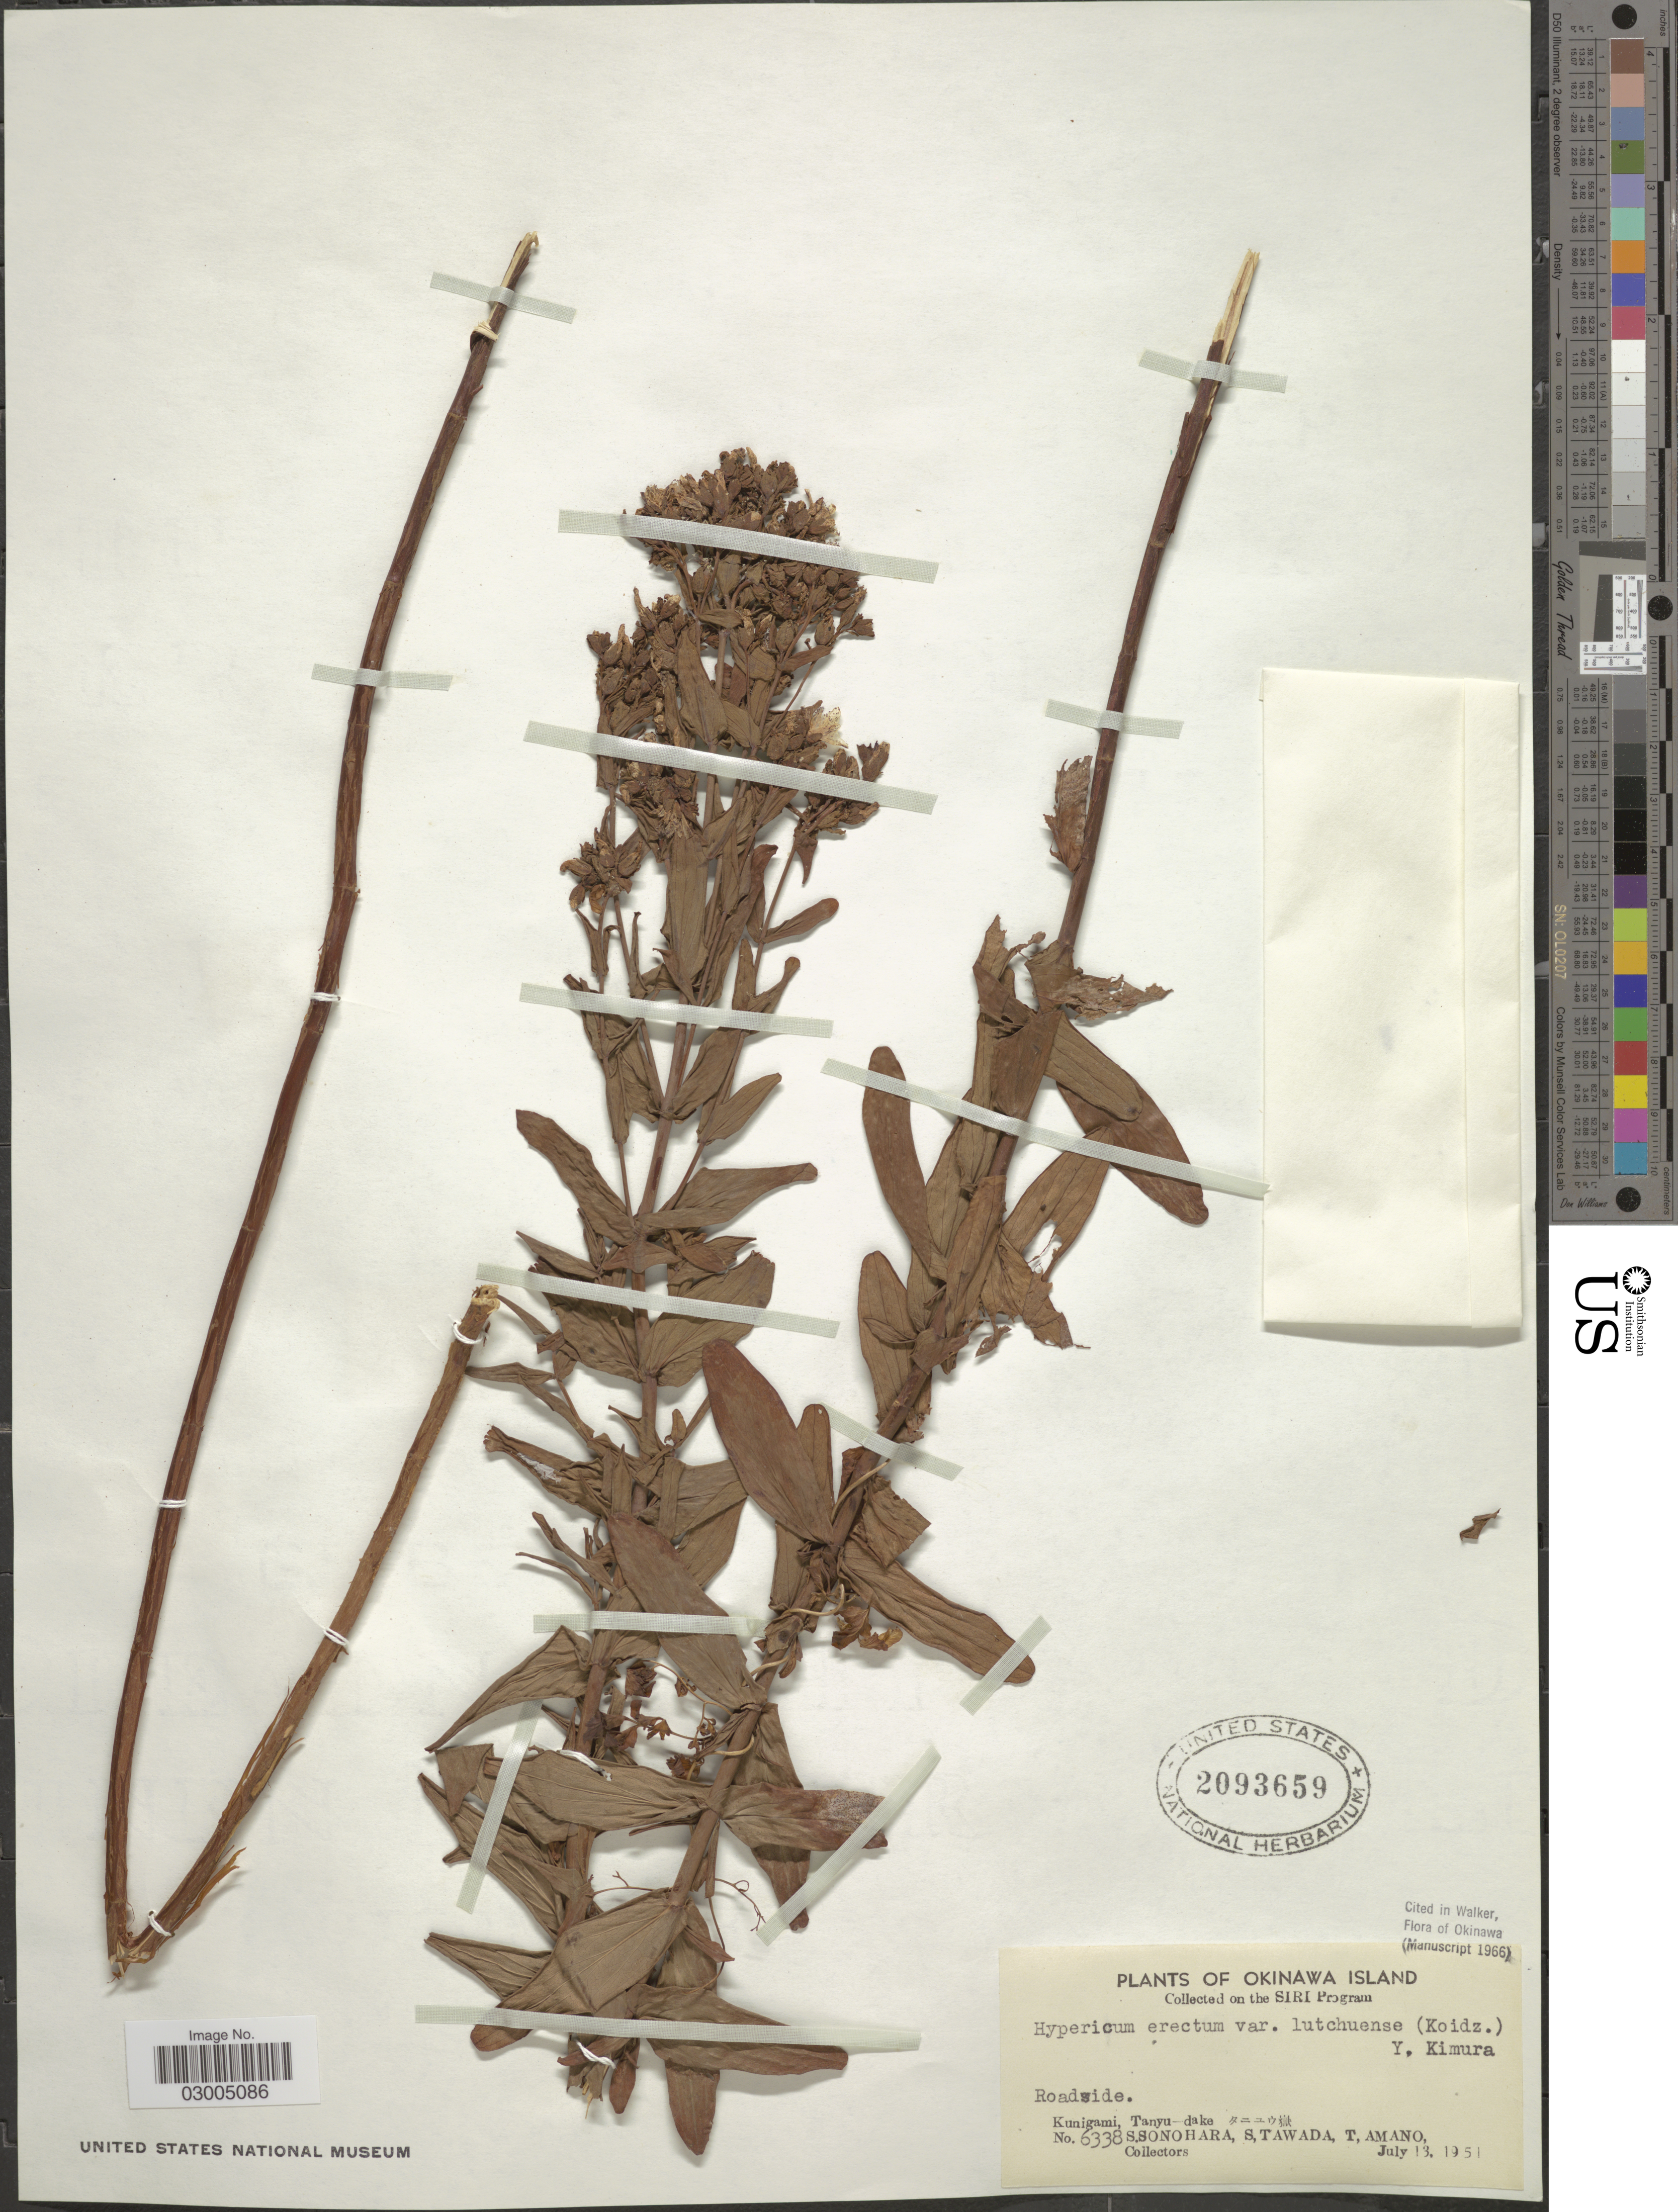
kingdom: Plantae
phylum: Tracheophyta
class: Magnoliopsida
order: Malpighiales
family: Hypericaceae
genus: Hypericum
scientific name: Hypericum erectum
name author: Thunb.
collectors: S. Sonohara, S. Tawada & T. Amano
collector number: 6338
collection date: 1951-07-13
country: Japan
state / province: Okinawa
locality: Okinawa Island. Roadside. Kunigam, Tanyu-dake.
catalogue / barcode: US 2093659